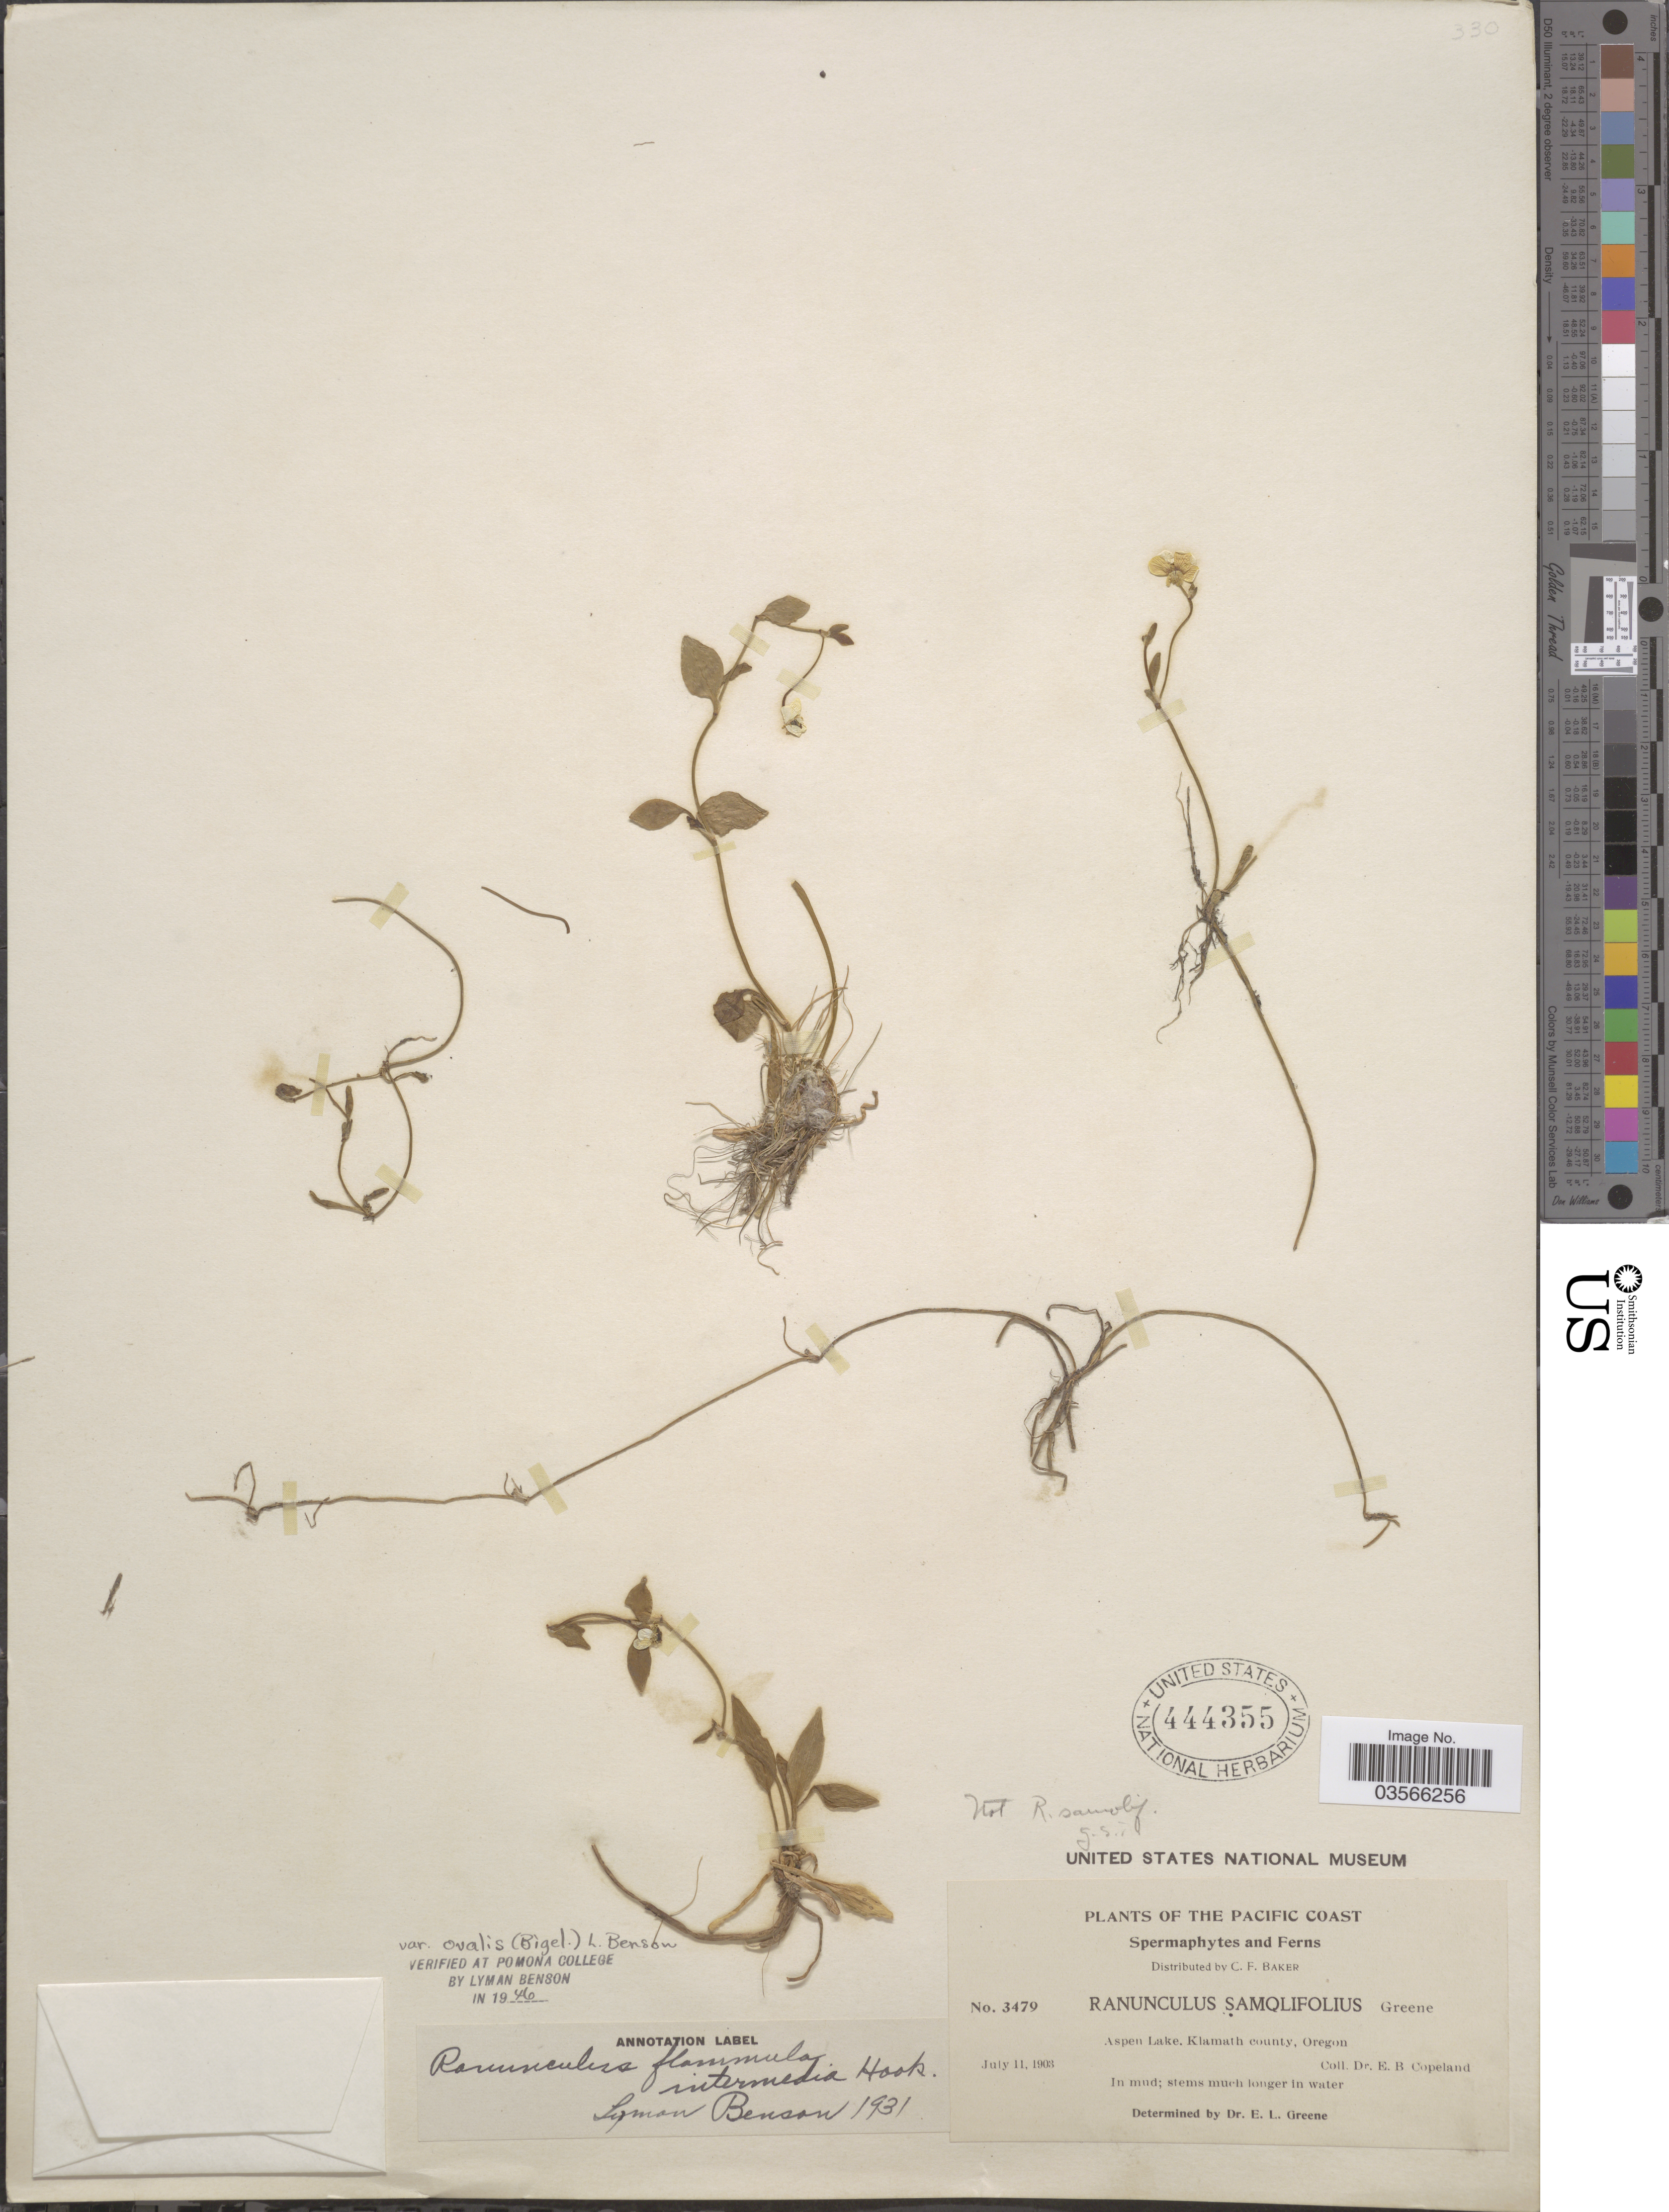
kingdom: Plantae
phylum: Tracheophyta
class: Magnoliopsida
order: Ranunculales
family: Ranunculaceae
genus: Ranunculus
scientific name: Ranunculus flammula var. ovalis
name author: (J.M. Bigelow) L.D. Benson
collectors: E. B. Copeland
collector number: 3479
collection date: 1903-07-11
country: United States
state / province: Oregon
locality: Pacific Coast. Aspen Lake, Klamath county.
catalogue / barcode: US 444355